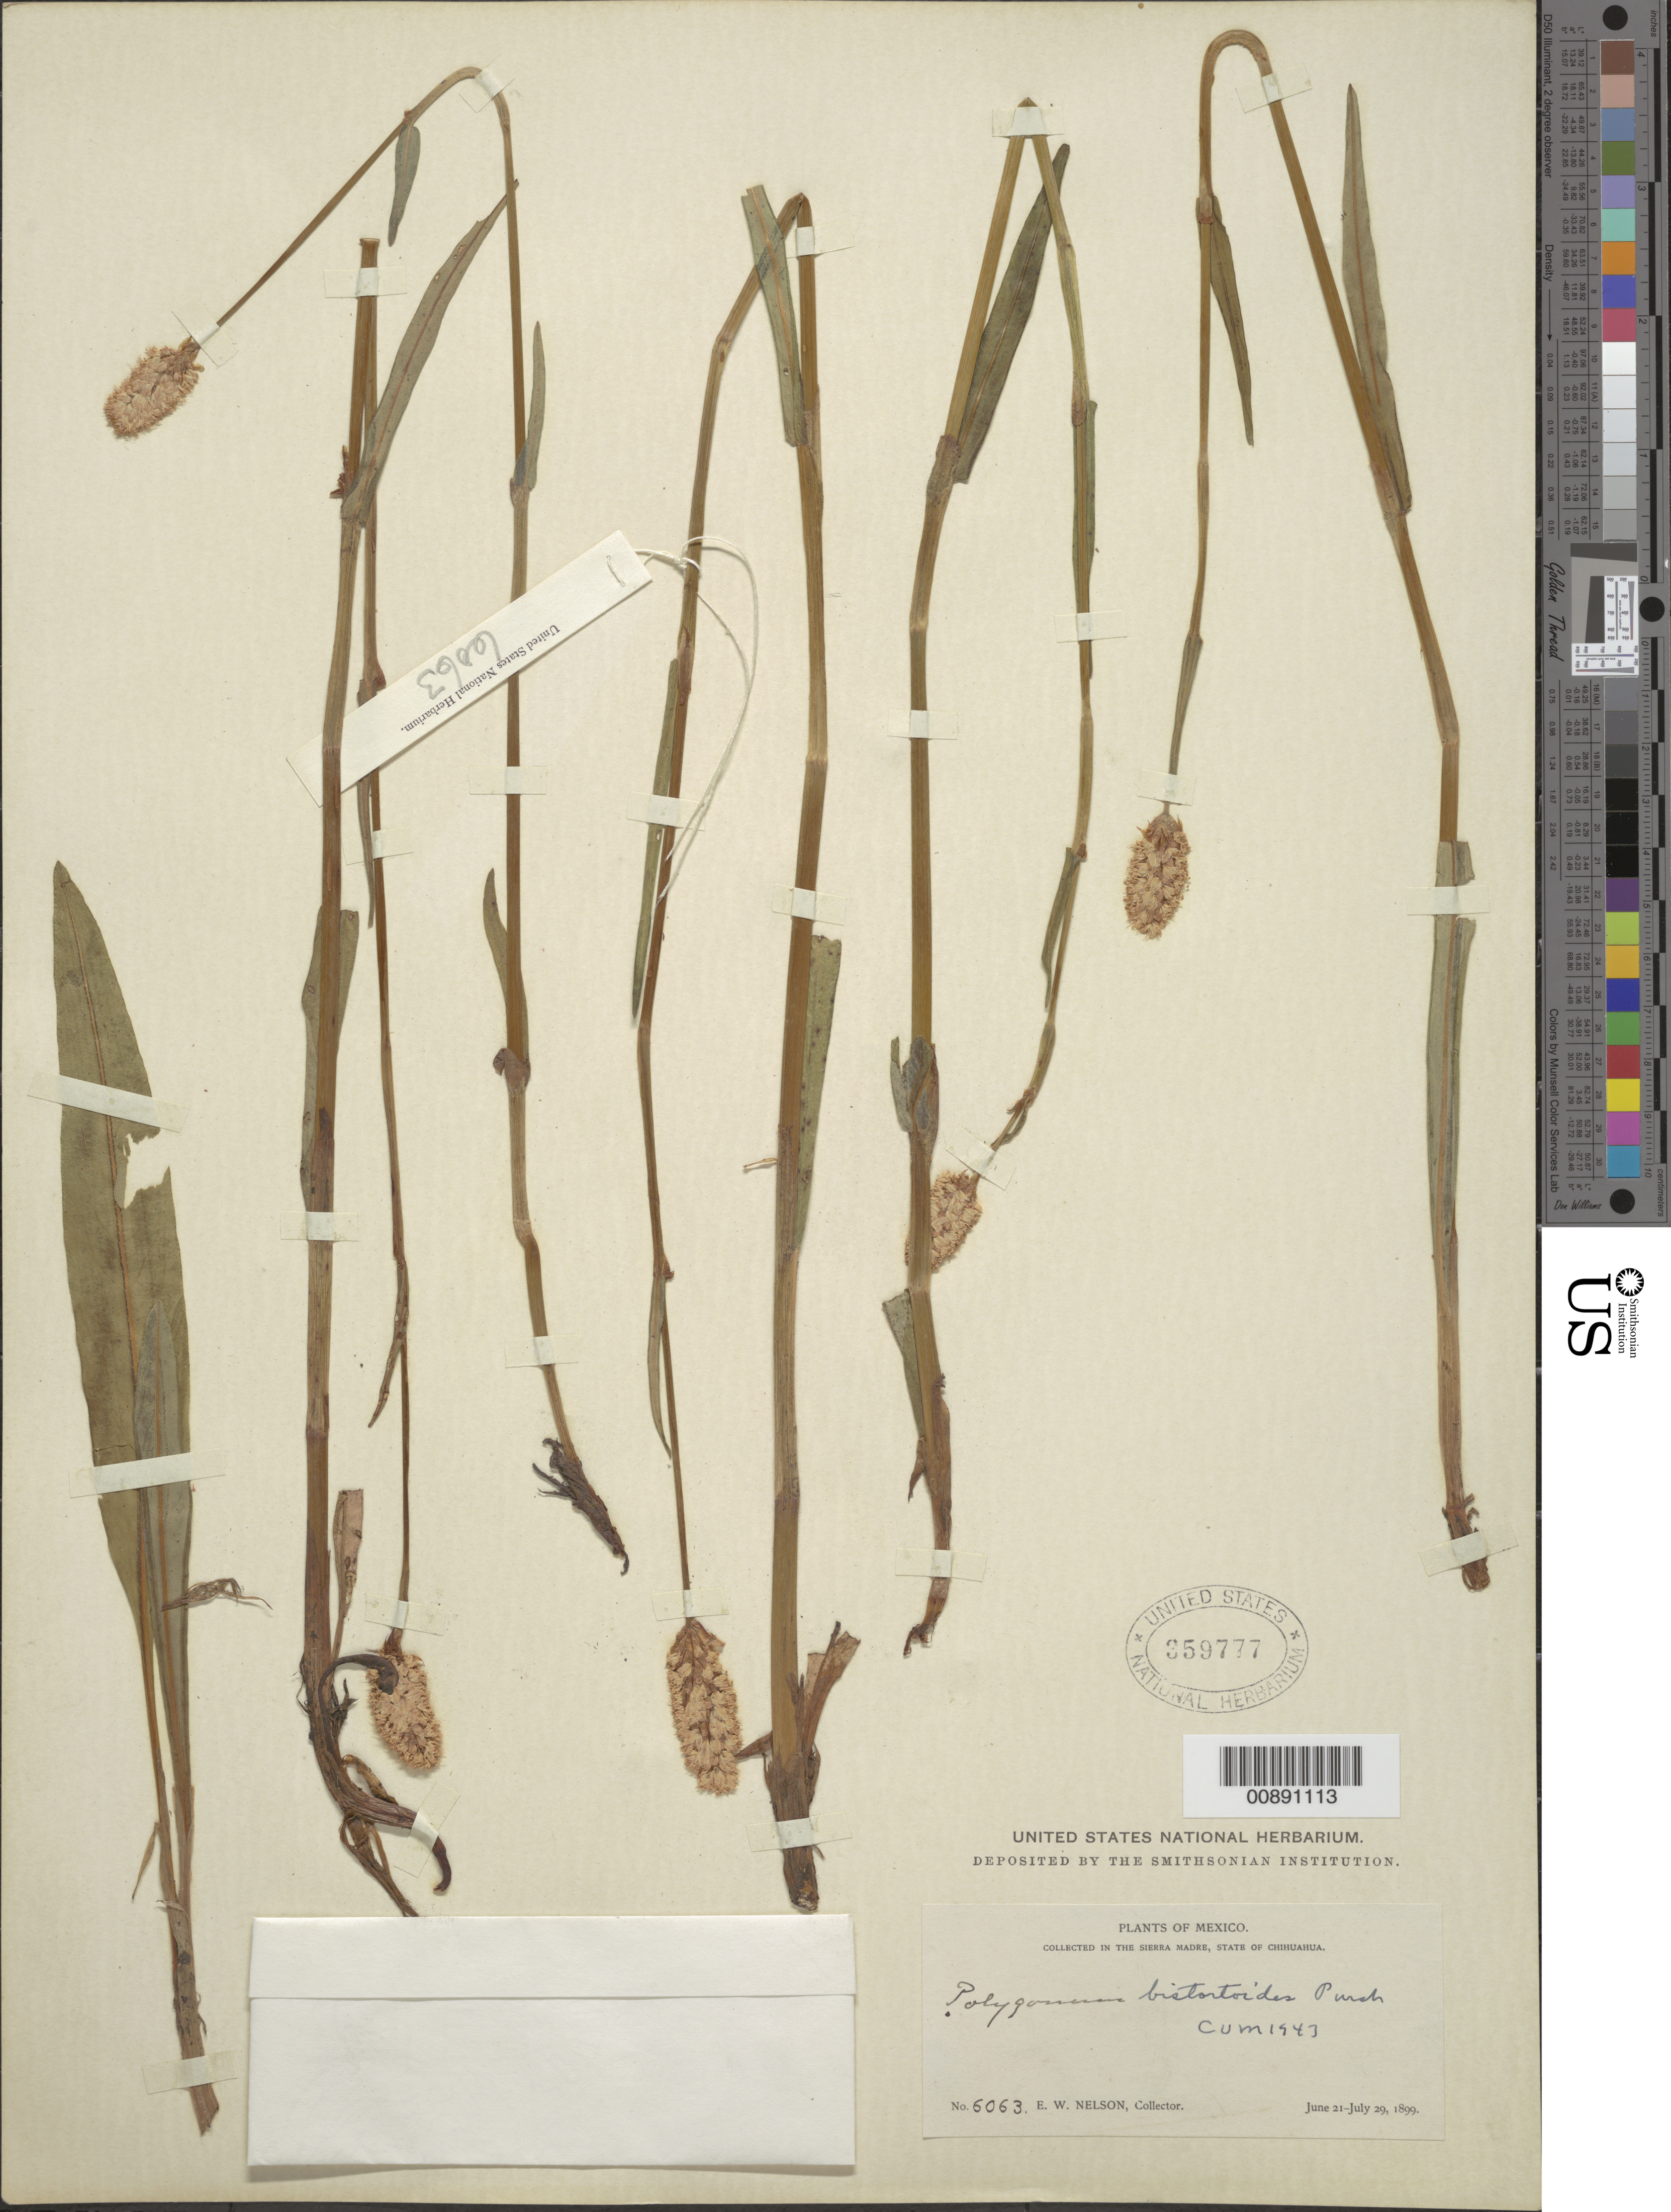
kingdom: Plantae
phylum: Tracheophyta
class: Magnoliopsida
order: Caryophyllales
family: Polygonaceae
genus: Bistorta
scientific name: Bistorta bistortoides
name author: (Pursh) Small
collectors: E. W. Nelson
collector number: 6063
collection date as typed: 21 Jun 1899 to 29 Jul 1899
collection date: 1899-06-21/1899-07-29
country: Mexico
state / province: Chihuahua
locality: Sierra Madre, Chihuahua.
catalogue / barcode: US 359777